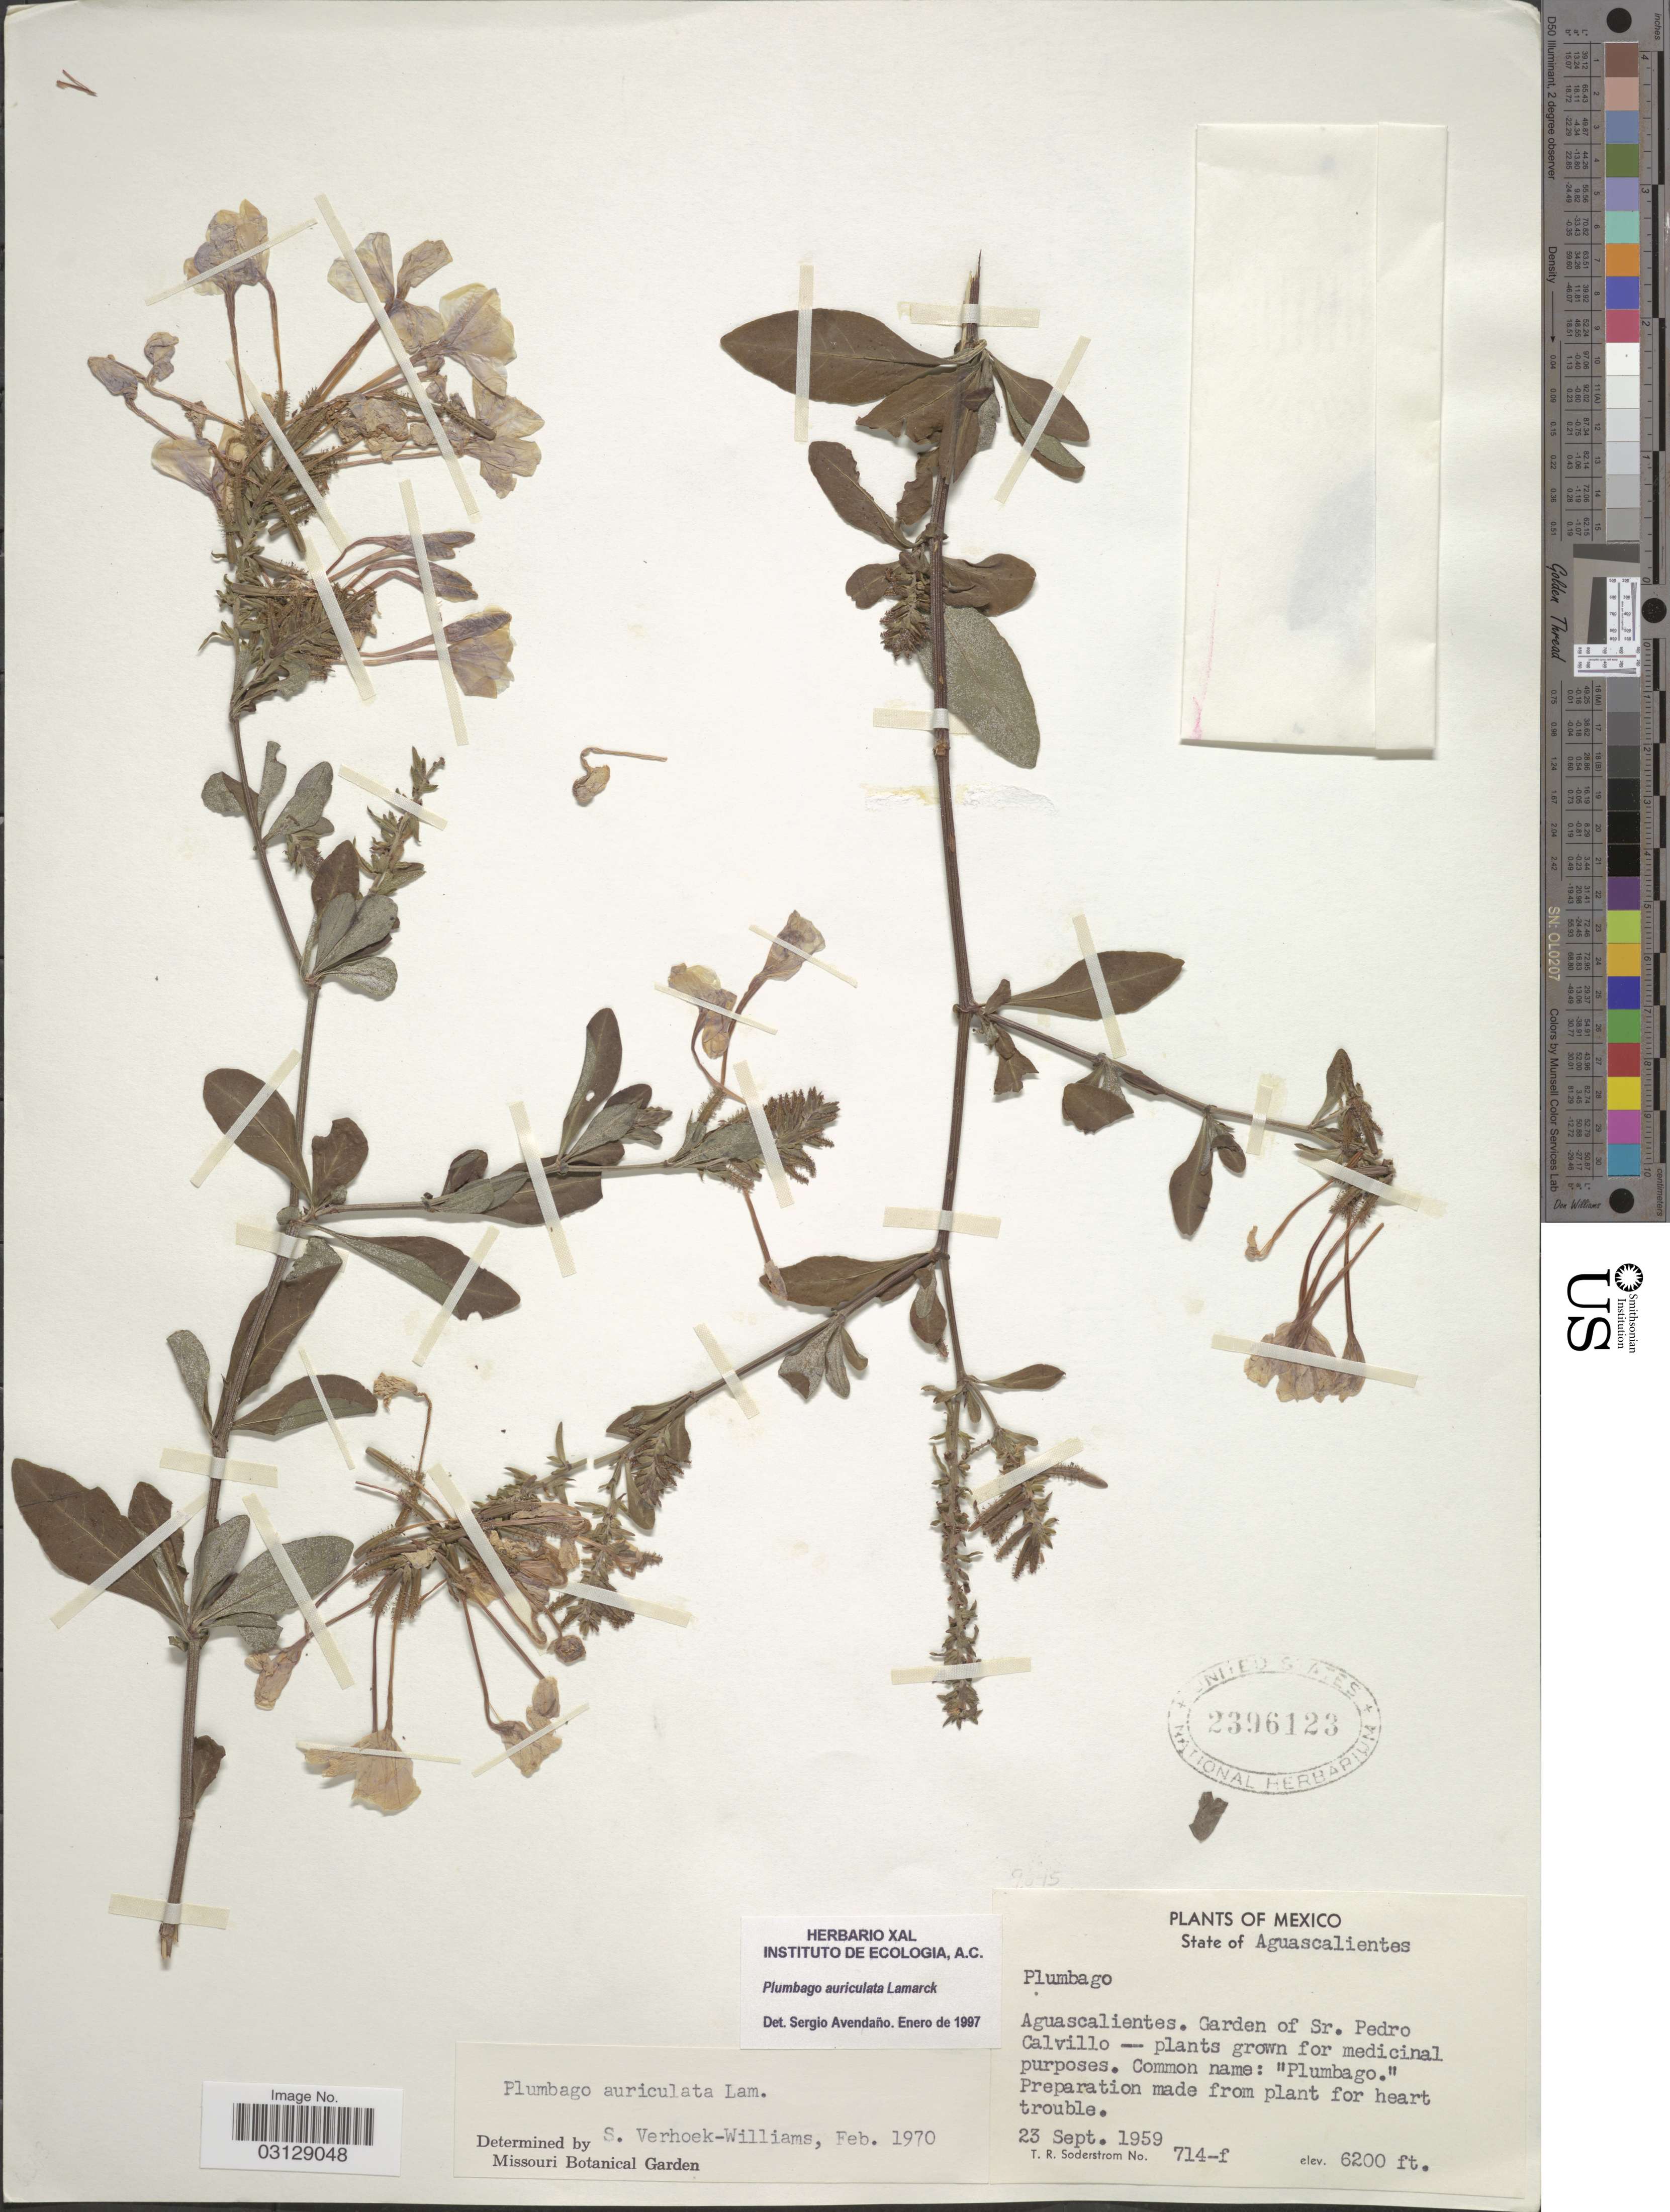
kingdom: Plantae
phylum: Tracheophyta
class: Magnoliopsida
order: Caryophyllales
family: Plumbaginaceae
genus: Plumbago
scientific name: Plumbago auriculata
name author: Lam.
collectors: T. R. Soderstrom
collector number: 714-f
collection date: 1959-09-23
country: Mexico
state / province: Aguascalientes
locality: Garden of Sr. Pedro Calvillo.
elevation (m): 1890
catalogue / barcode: US 2396123